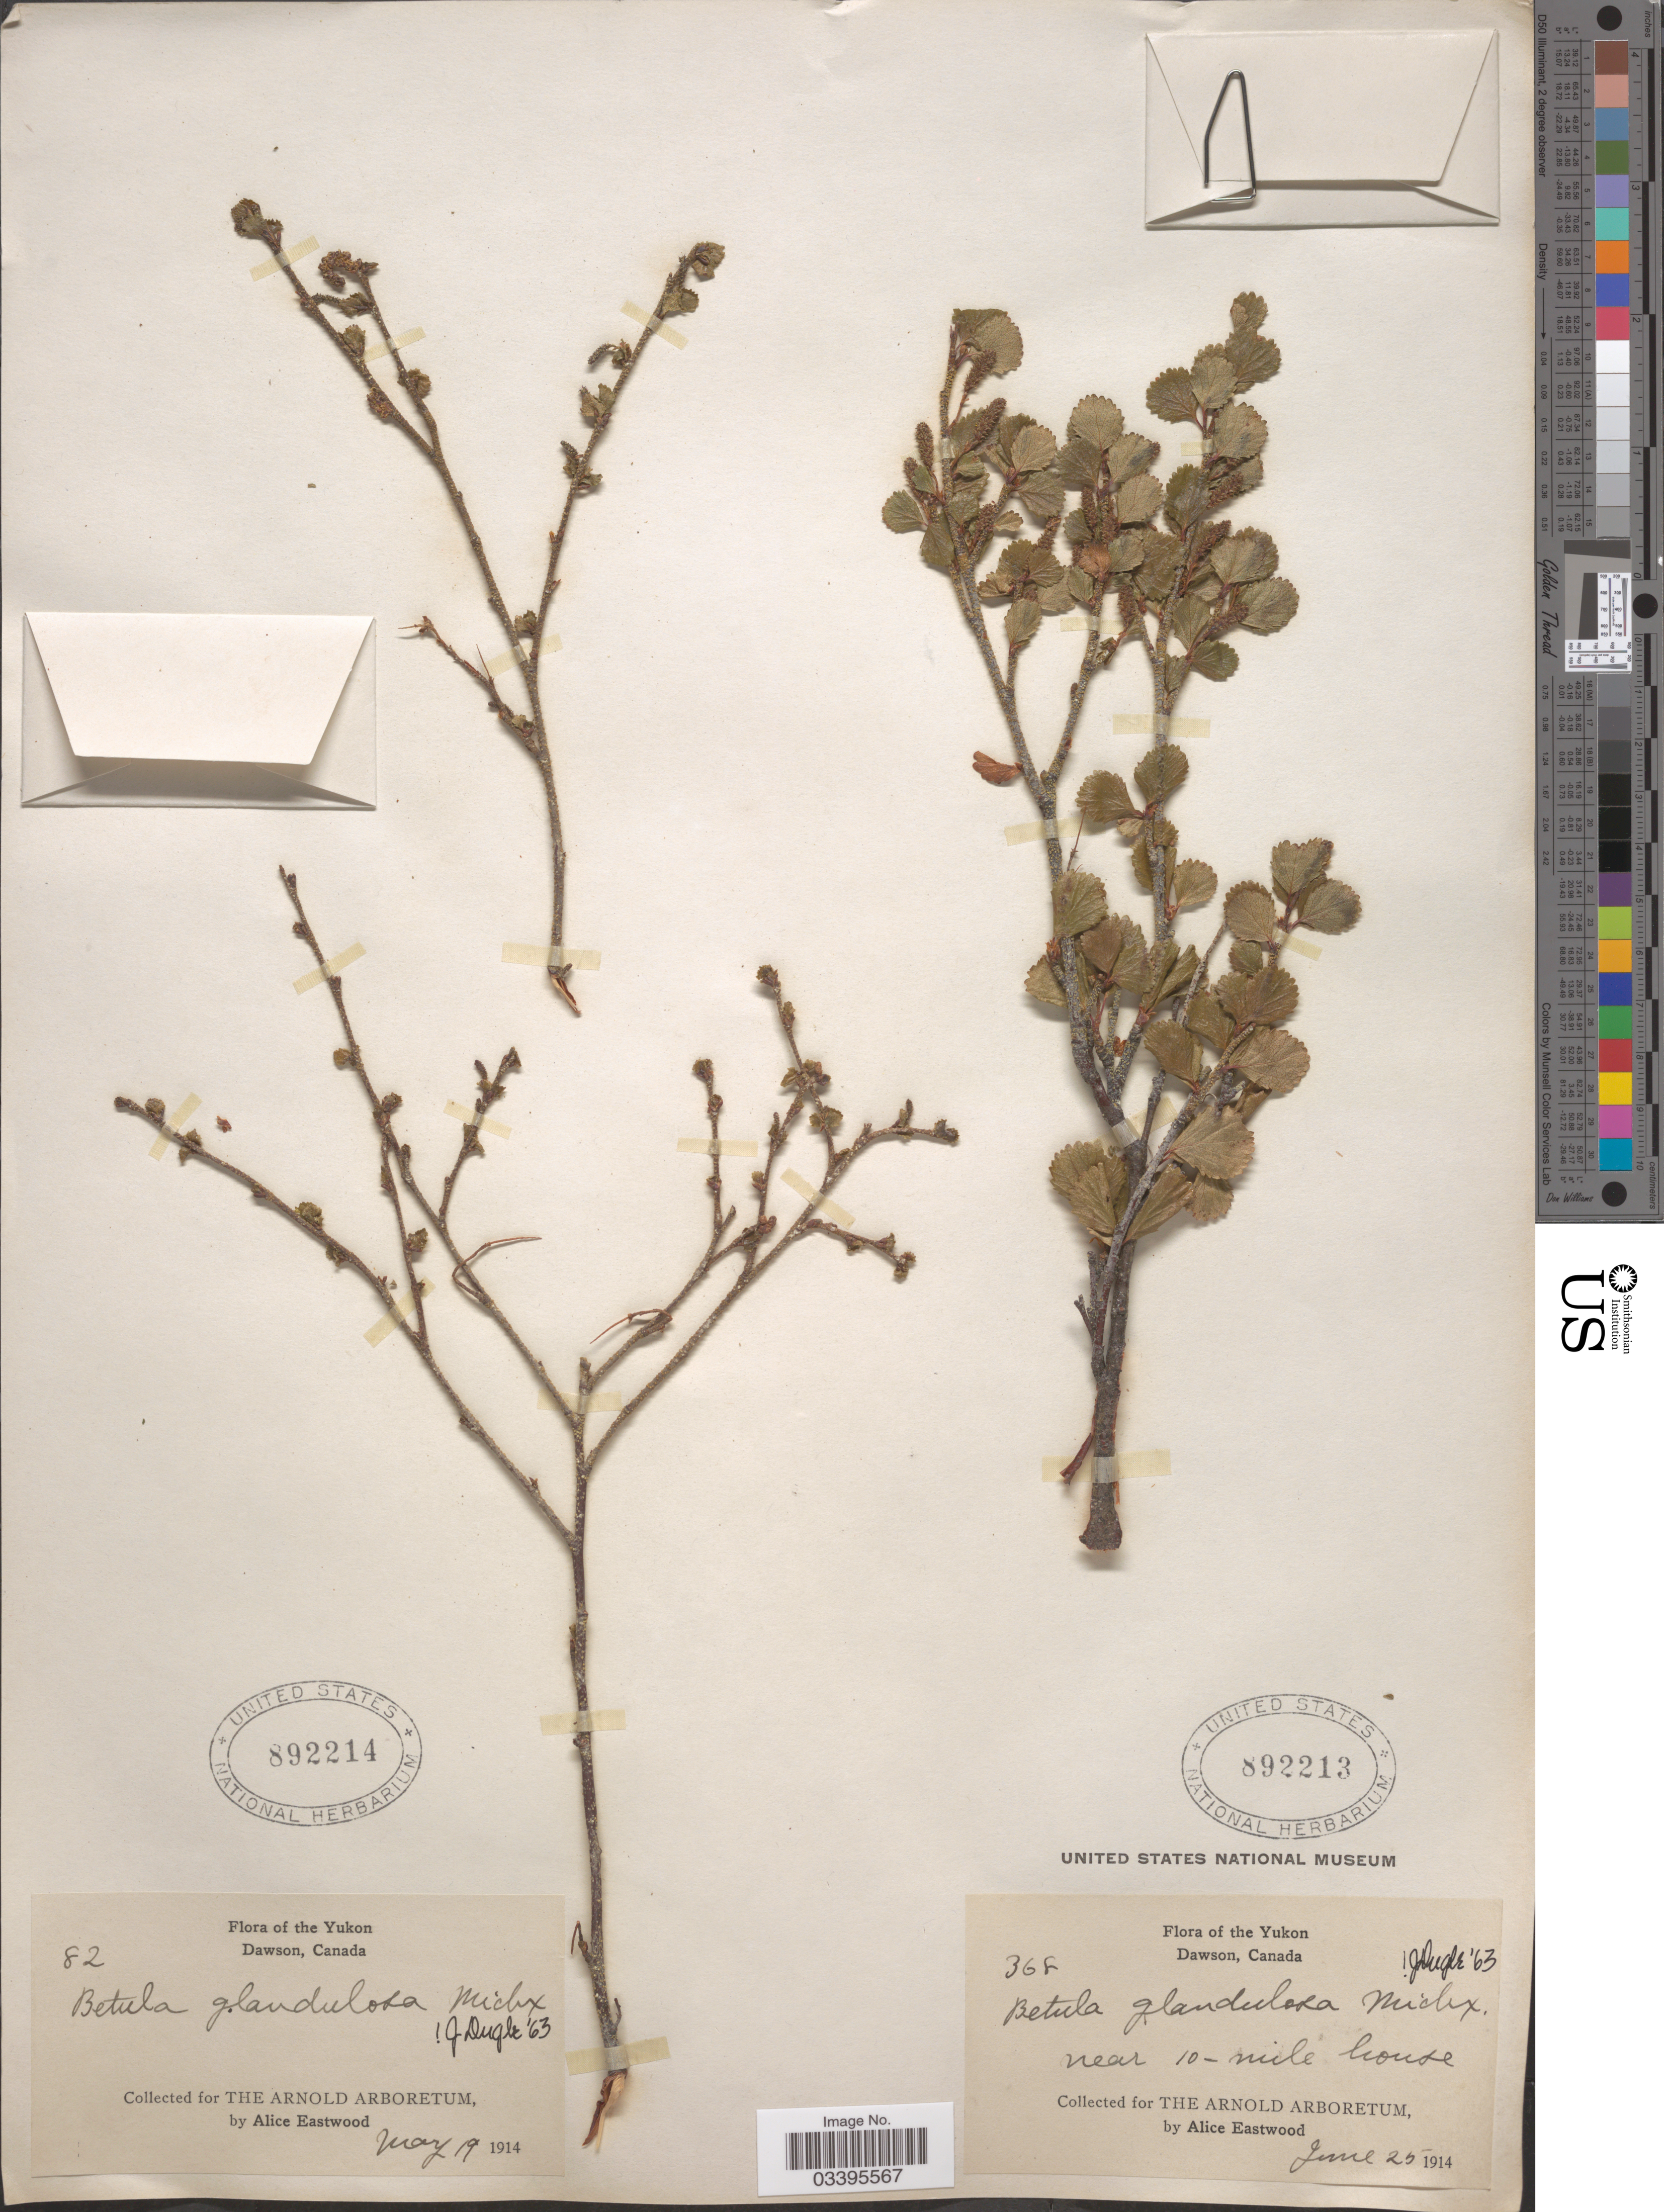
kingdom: Plantae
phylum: Tracheophyta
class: Magnoliopsida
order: Fagales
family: Betulaceae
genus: Betula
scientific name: Betula glandulosa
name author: Michx.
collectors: A. Eastwood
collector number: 368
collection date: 1914-06-25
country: Canada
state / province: Yukon Territory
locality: The Yukon. Dawson. Near 10-mile house.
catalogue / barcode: US 892213